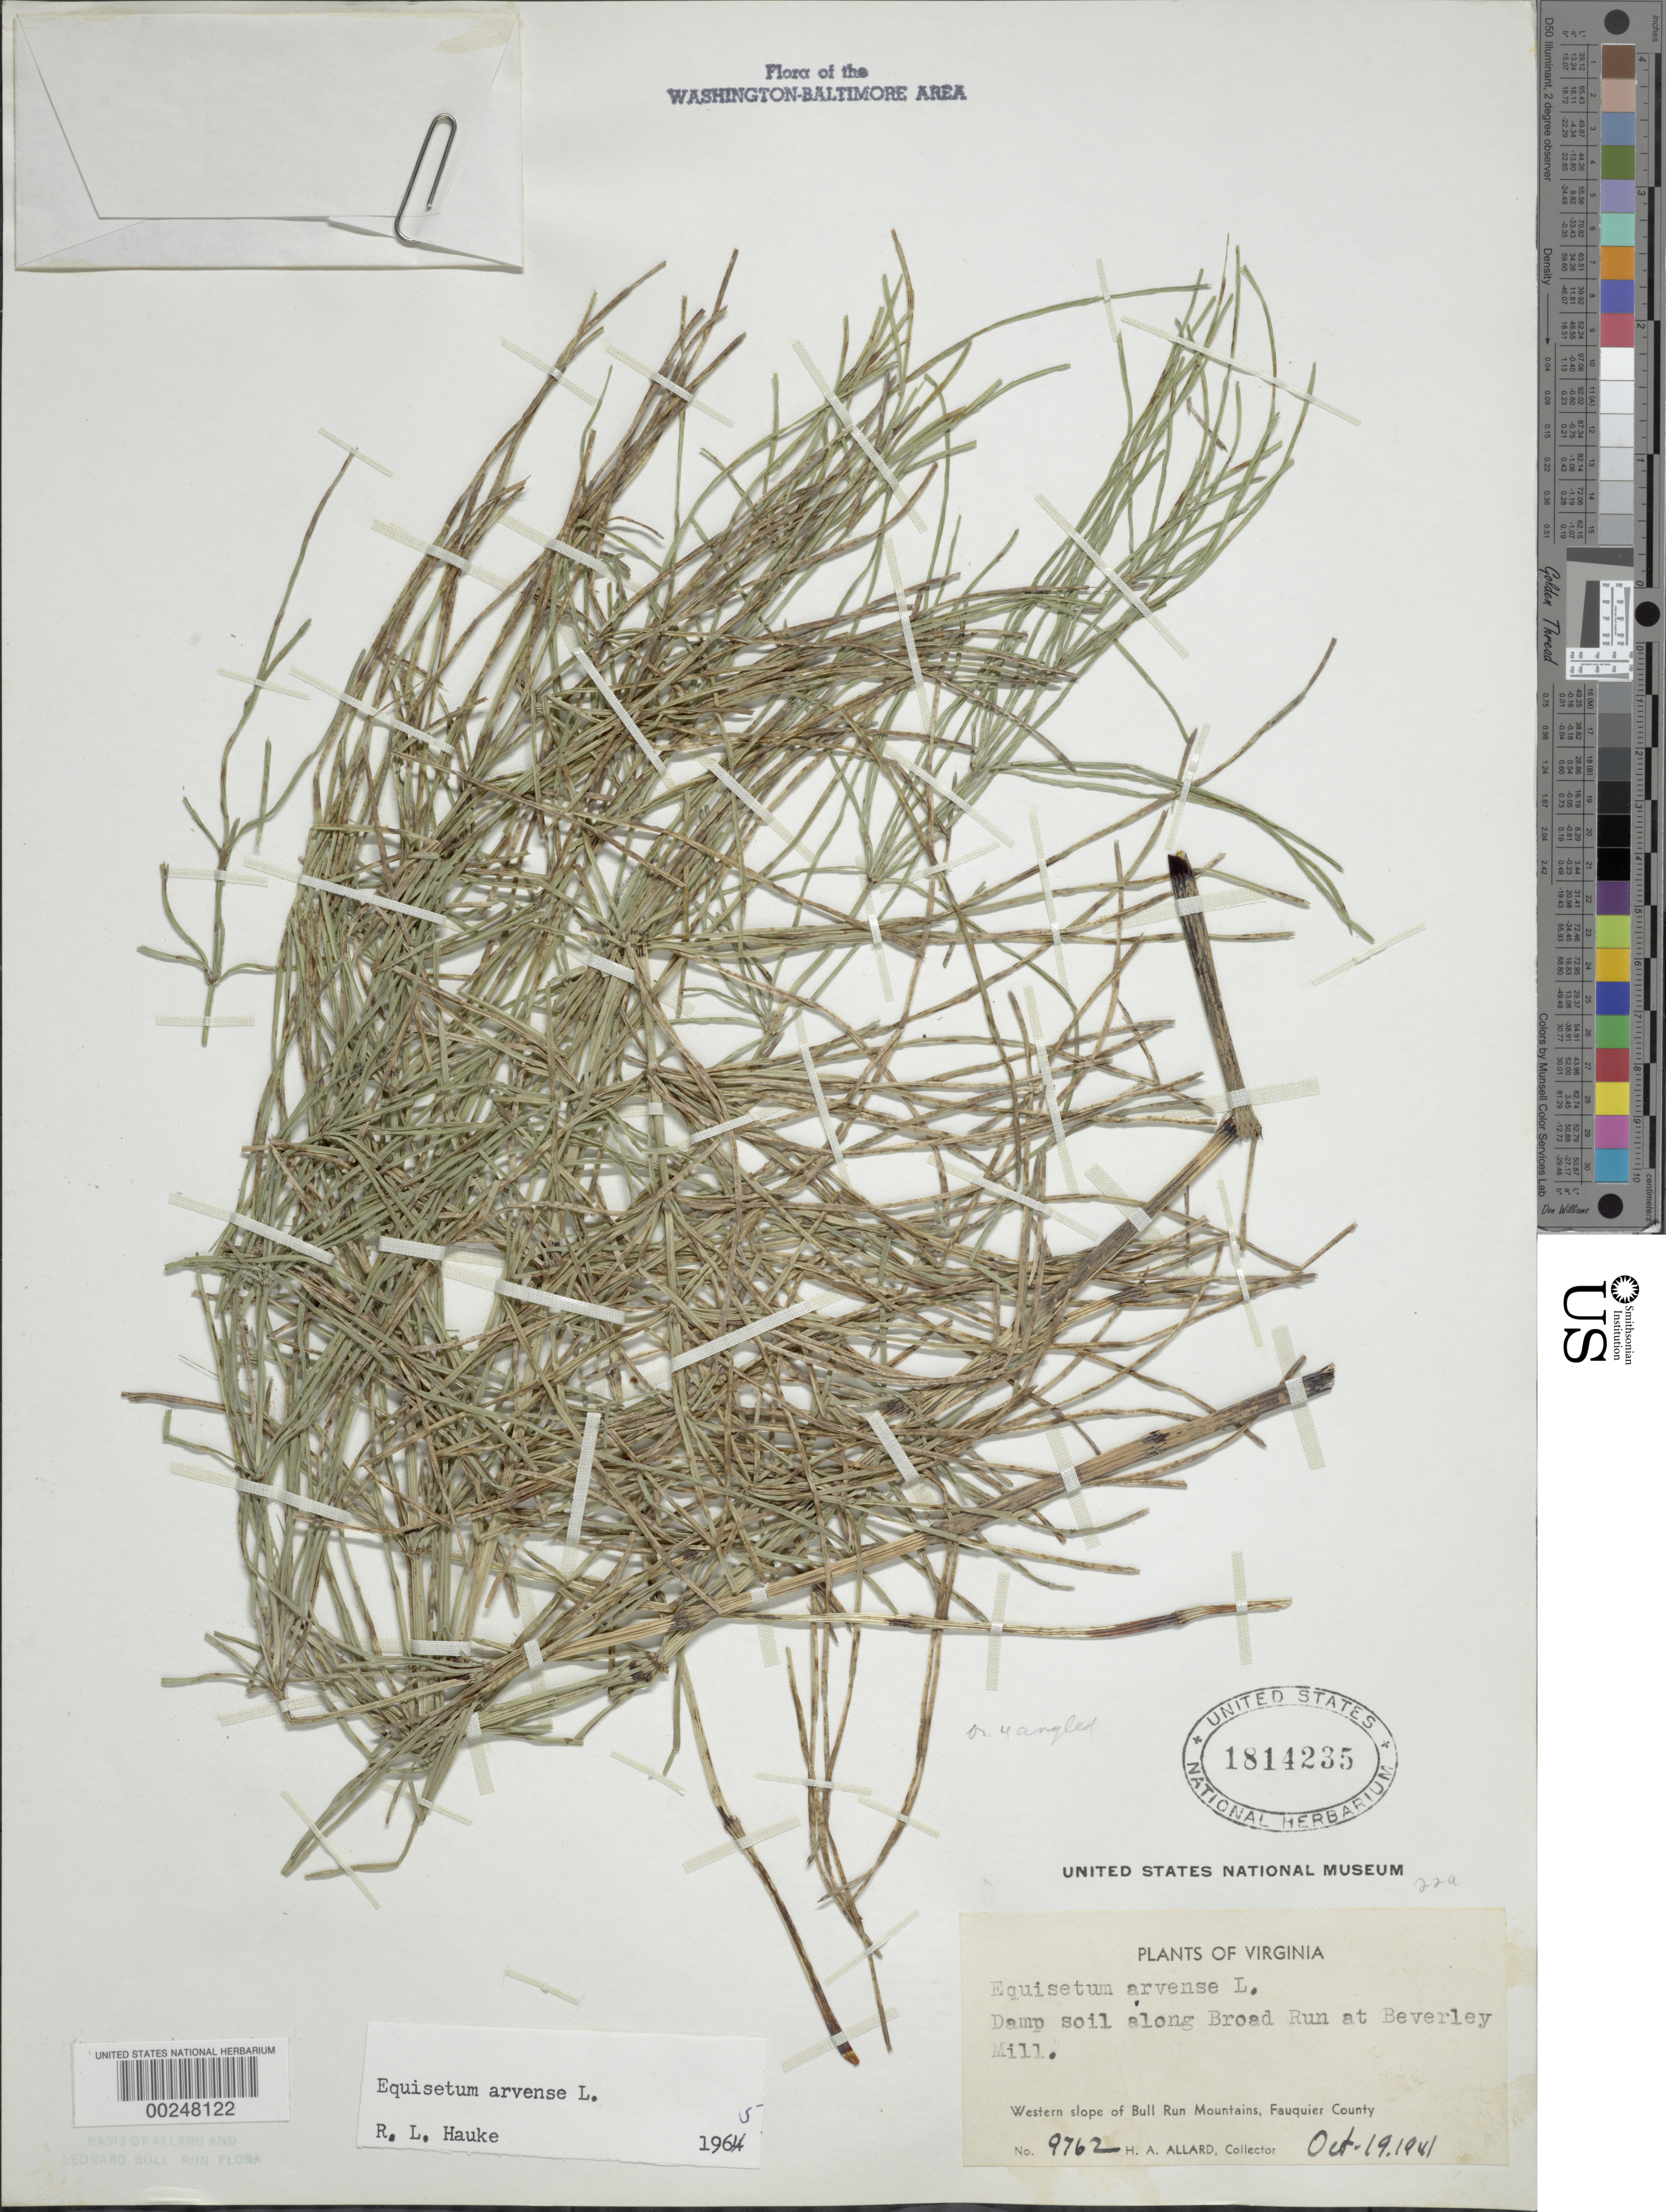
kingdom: Plantae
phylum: Tracheophyta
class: Polypodiopsida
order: Equisetales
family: Equisetaceae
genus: Equisetum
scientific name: Equisetum arvense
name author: L.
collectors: H. A. Allard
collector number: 9762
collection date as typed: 19 Oct 1941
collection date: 1941-10-19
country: United States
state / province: Virginia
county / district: Fauquier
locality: Broad Run, Beverly Mill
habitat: Damp soil along run, w slope of Bull Run Mt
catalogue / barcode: US 1814235